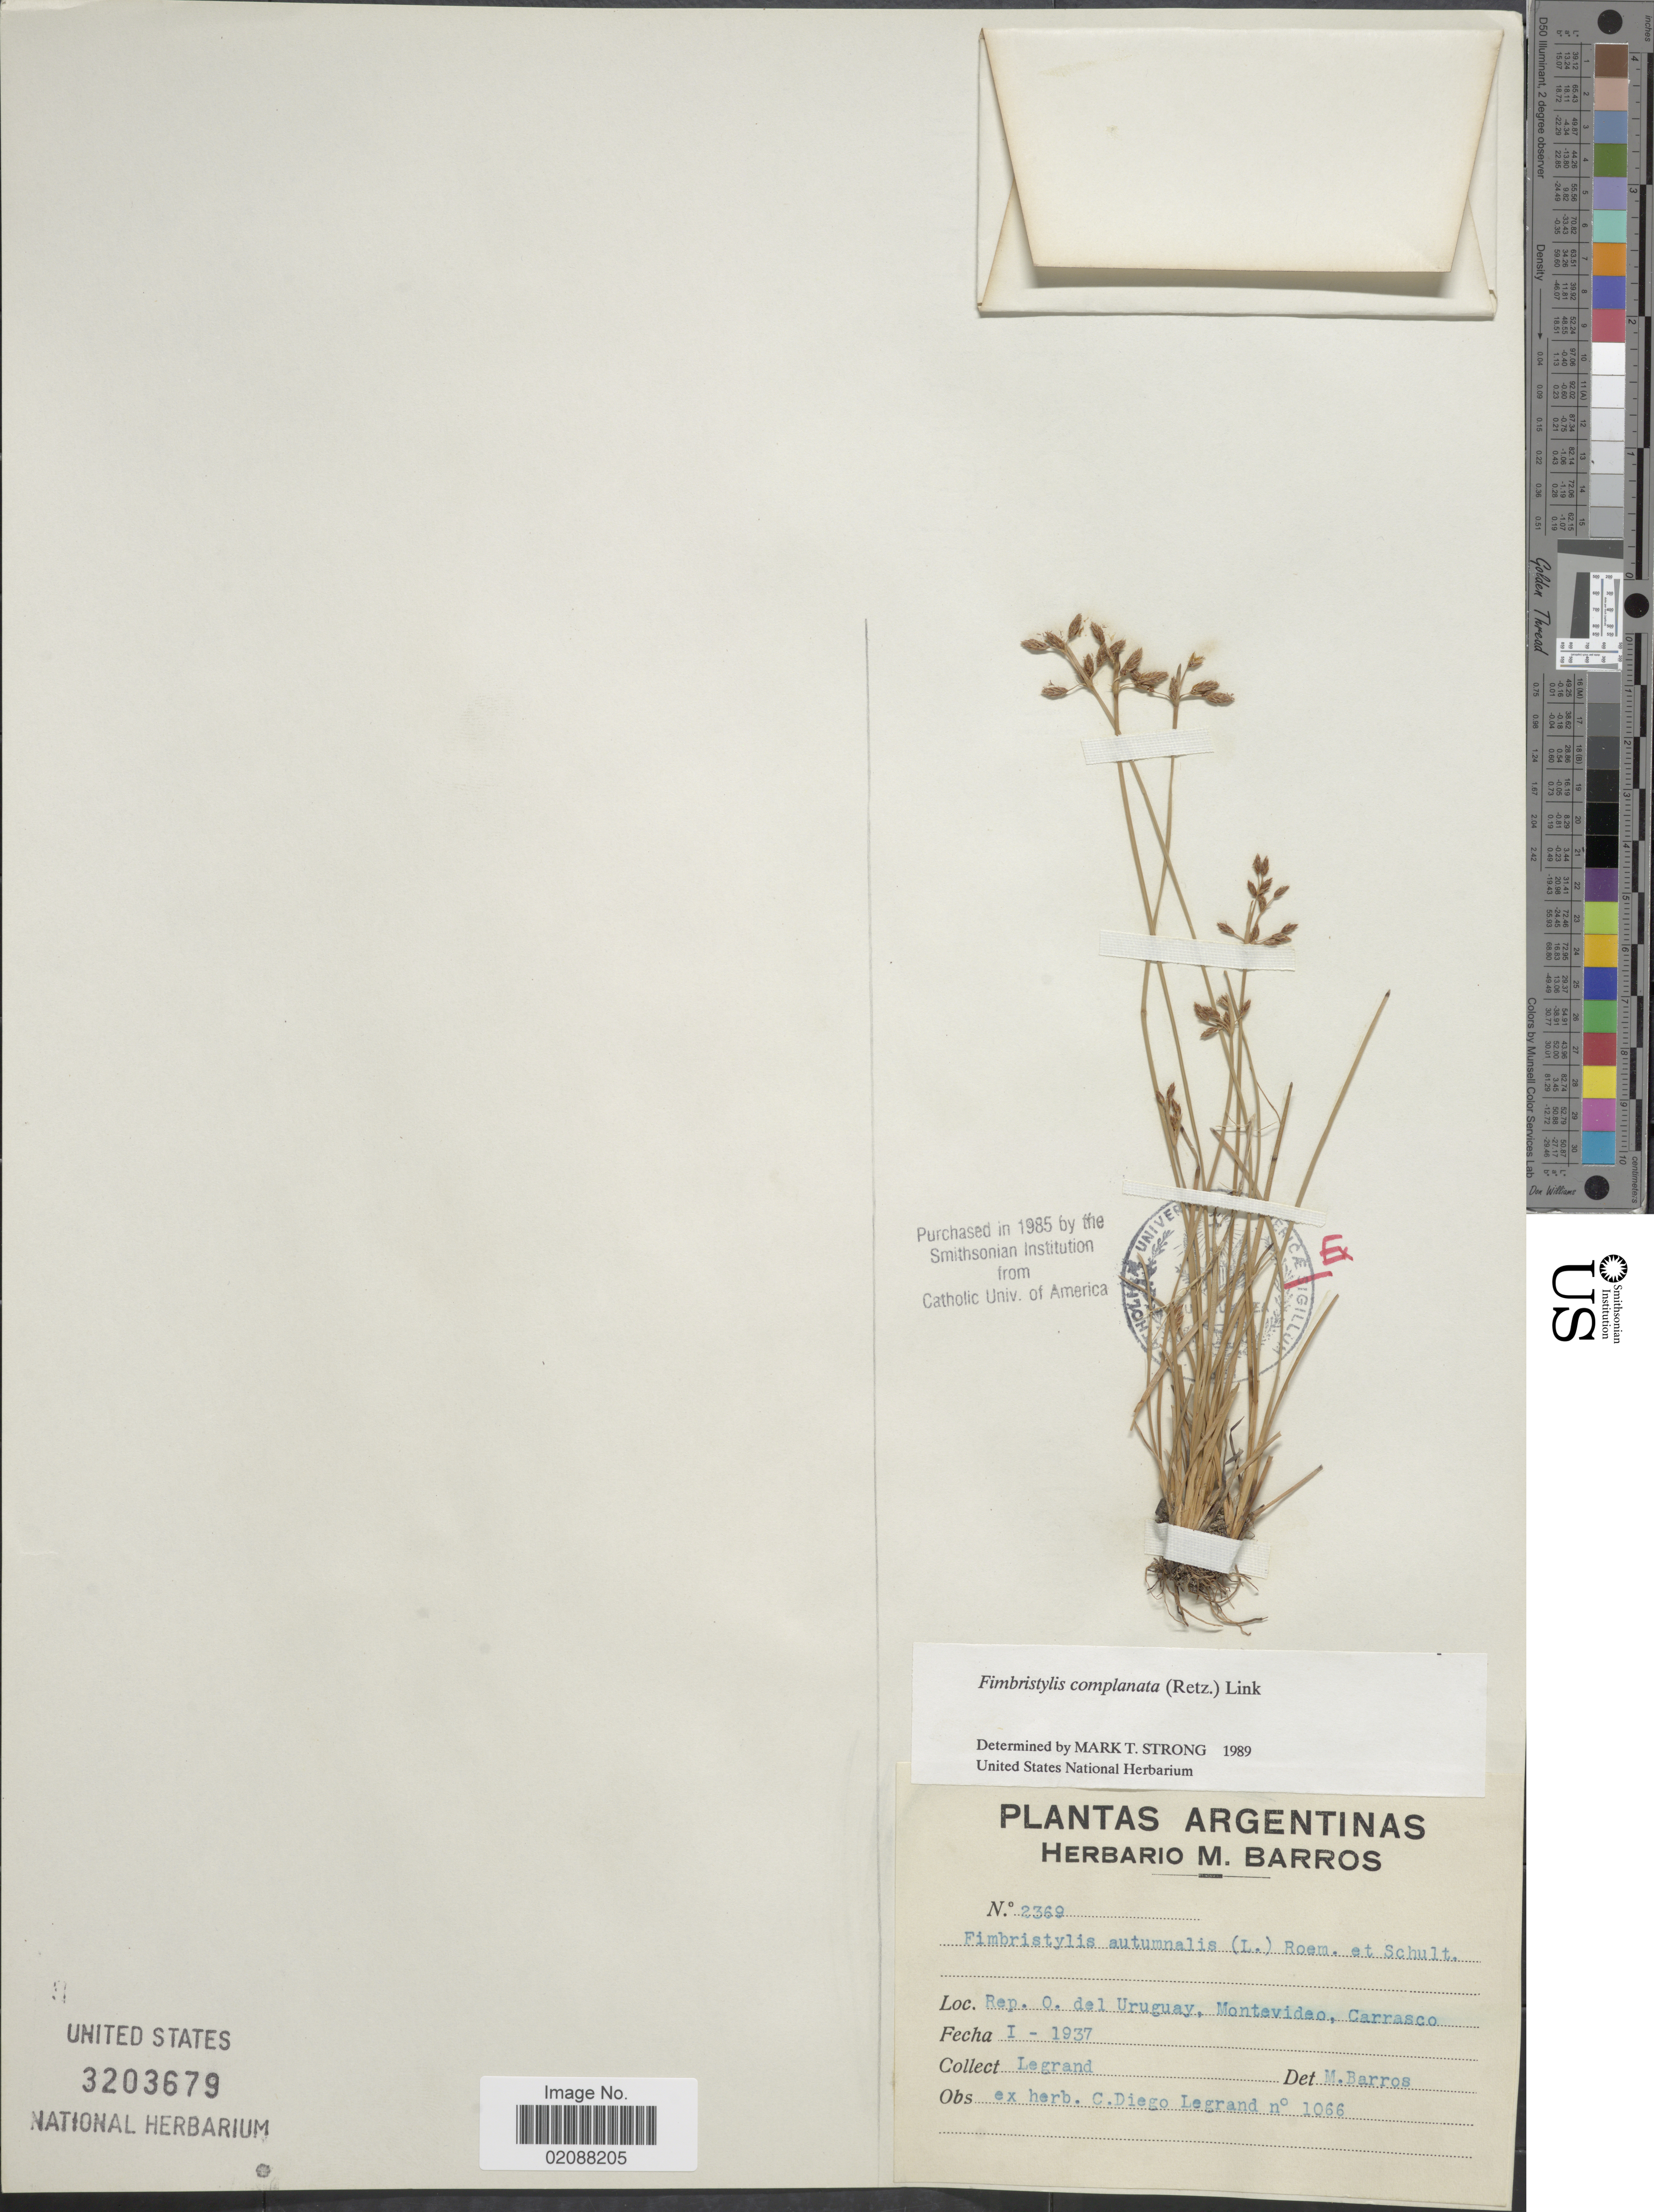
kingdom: Plantae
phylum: Tracheophyta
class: Liliopsida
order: Poales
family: Cyperaceae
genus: Fimbristylis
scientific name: Fimbristylis complanata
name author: (Retz.) Link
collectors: Legrand, --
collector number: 2369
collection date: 1937-01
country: Uruguay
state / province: Montevideo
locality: Rep. O del Uruguay, Carrasco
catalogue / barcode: US 3203679